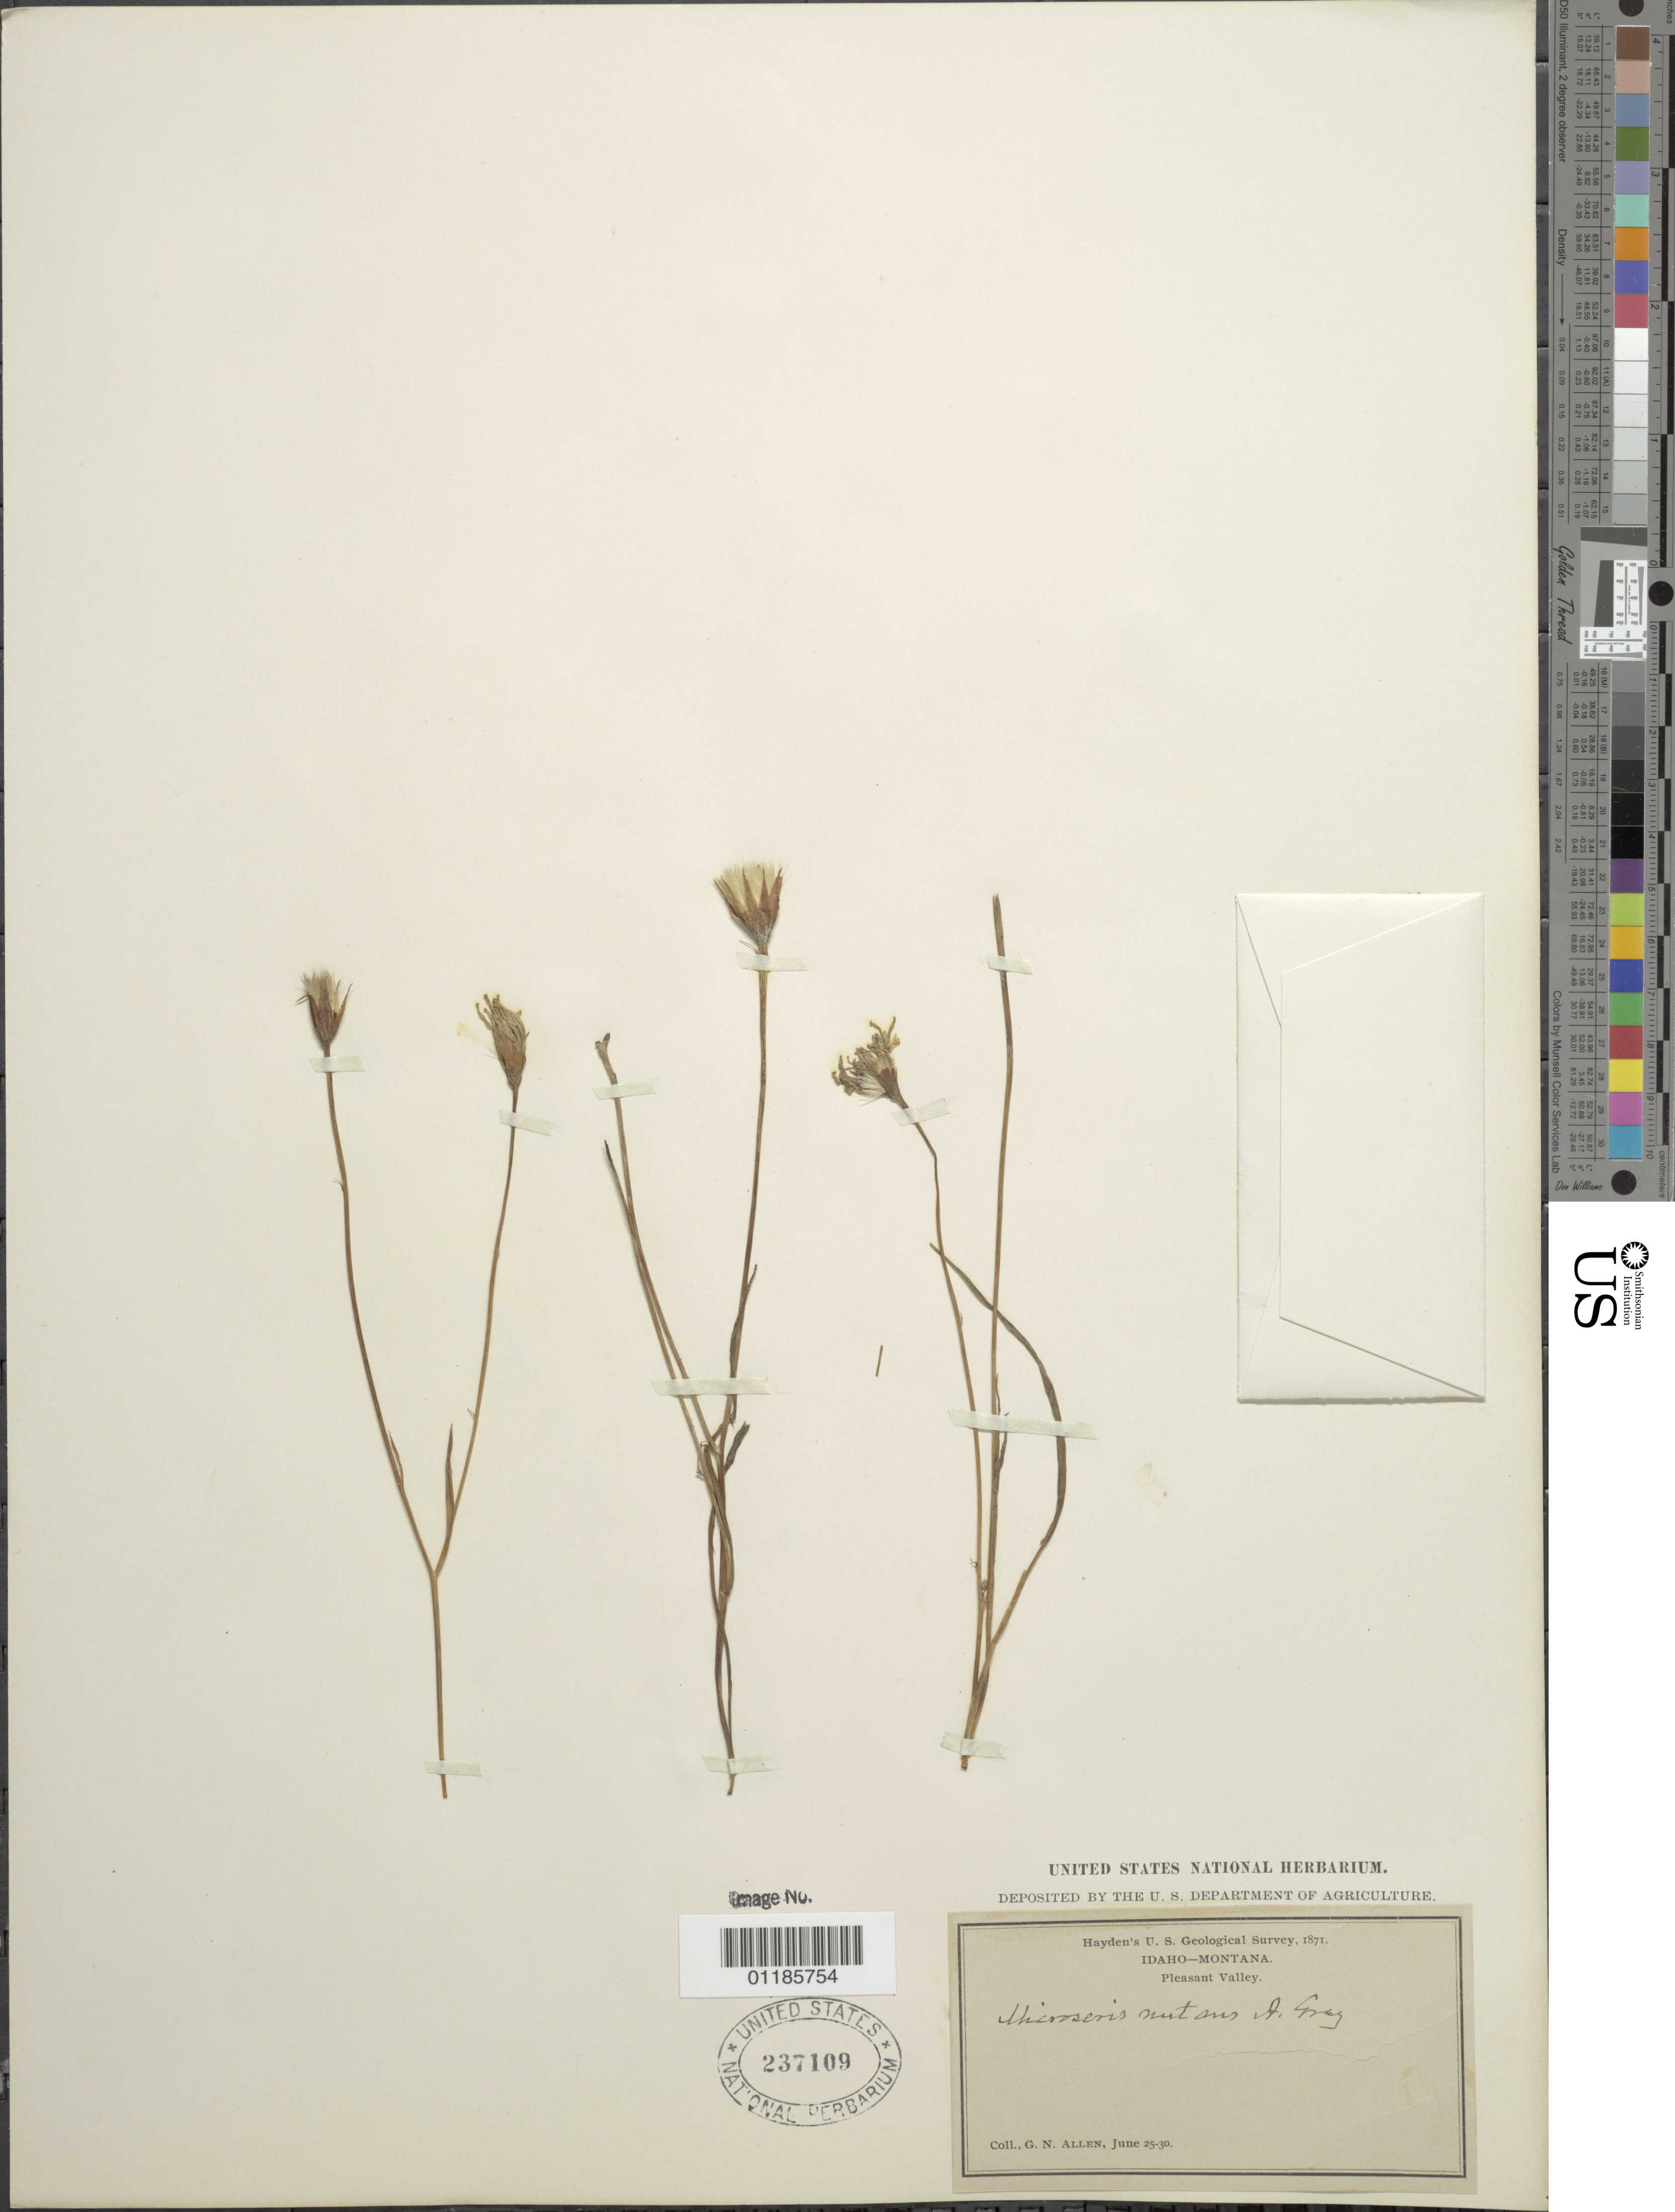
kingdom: Plantae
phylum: Tracheophyta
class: Magnoliopsida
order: Asterales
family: Asteraceae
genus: Microseris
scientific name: Microseris nutans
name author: (Hook.) Sch. Bip.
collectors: G. N. Allen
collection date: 1871-06-25/1871-06-30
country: United States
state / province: Idaho / Montana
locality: Pleasant Valley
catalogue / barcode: US 237109